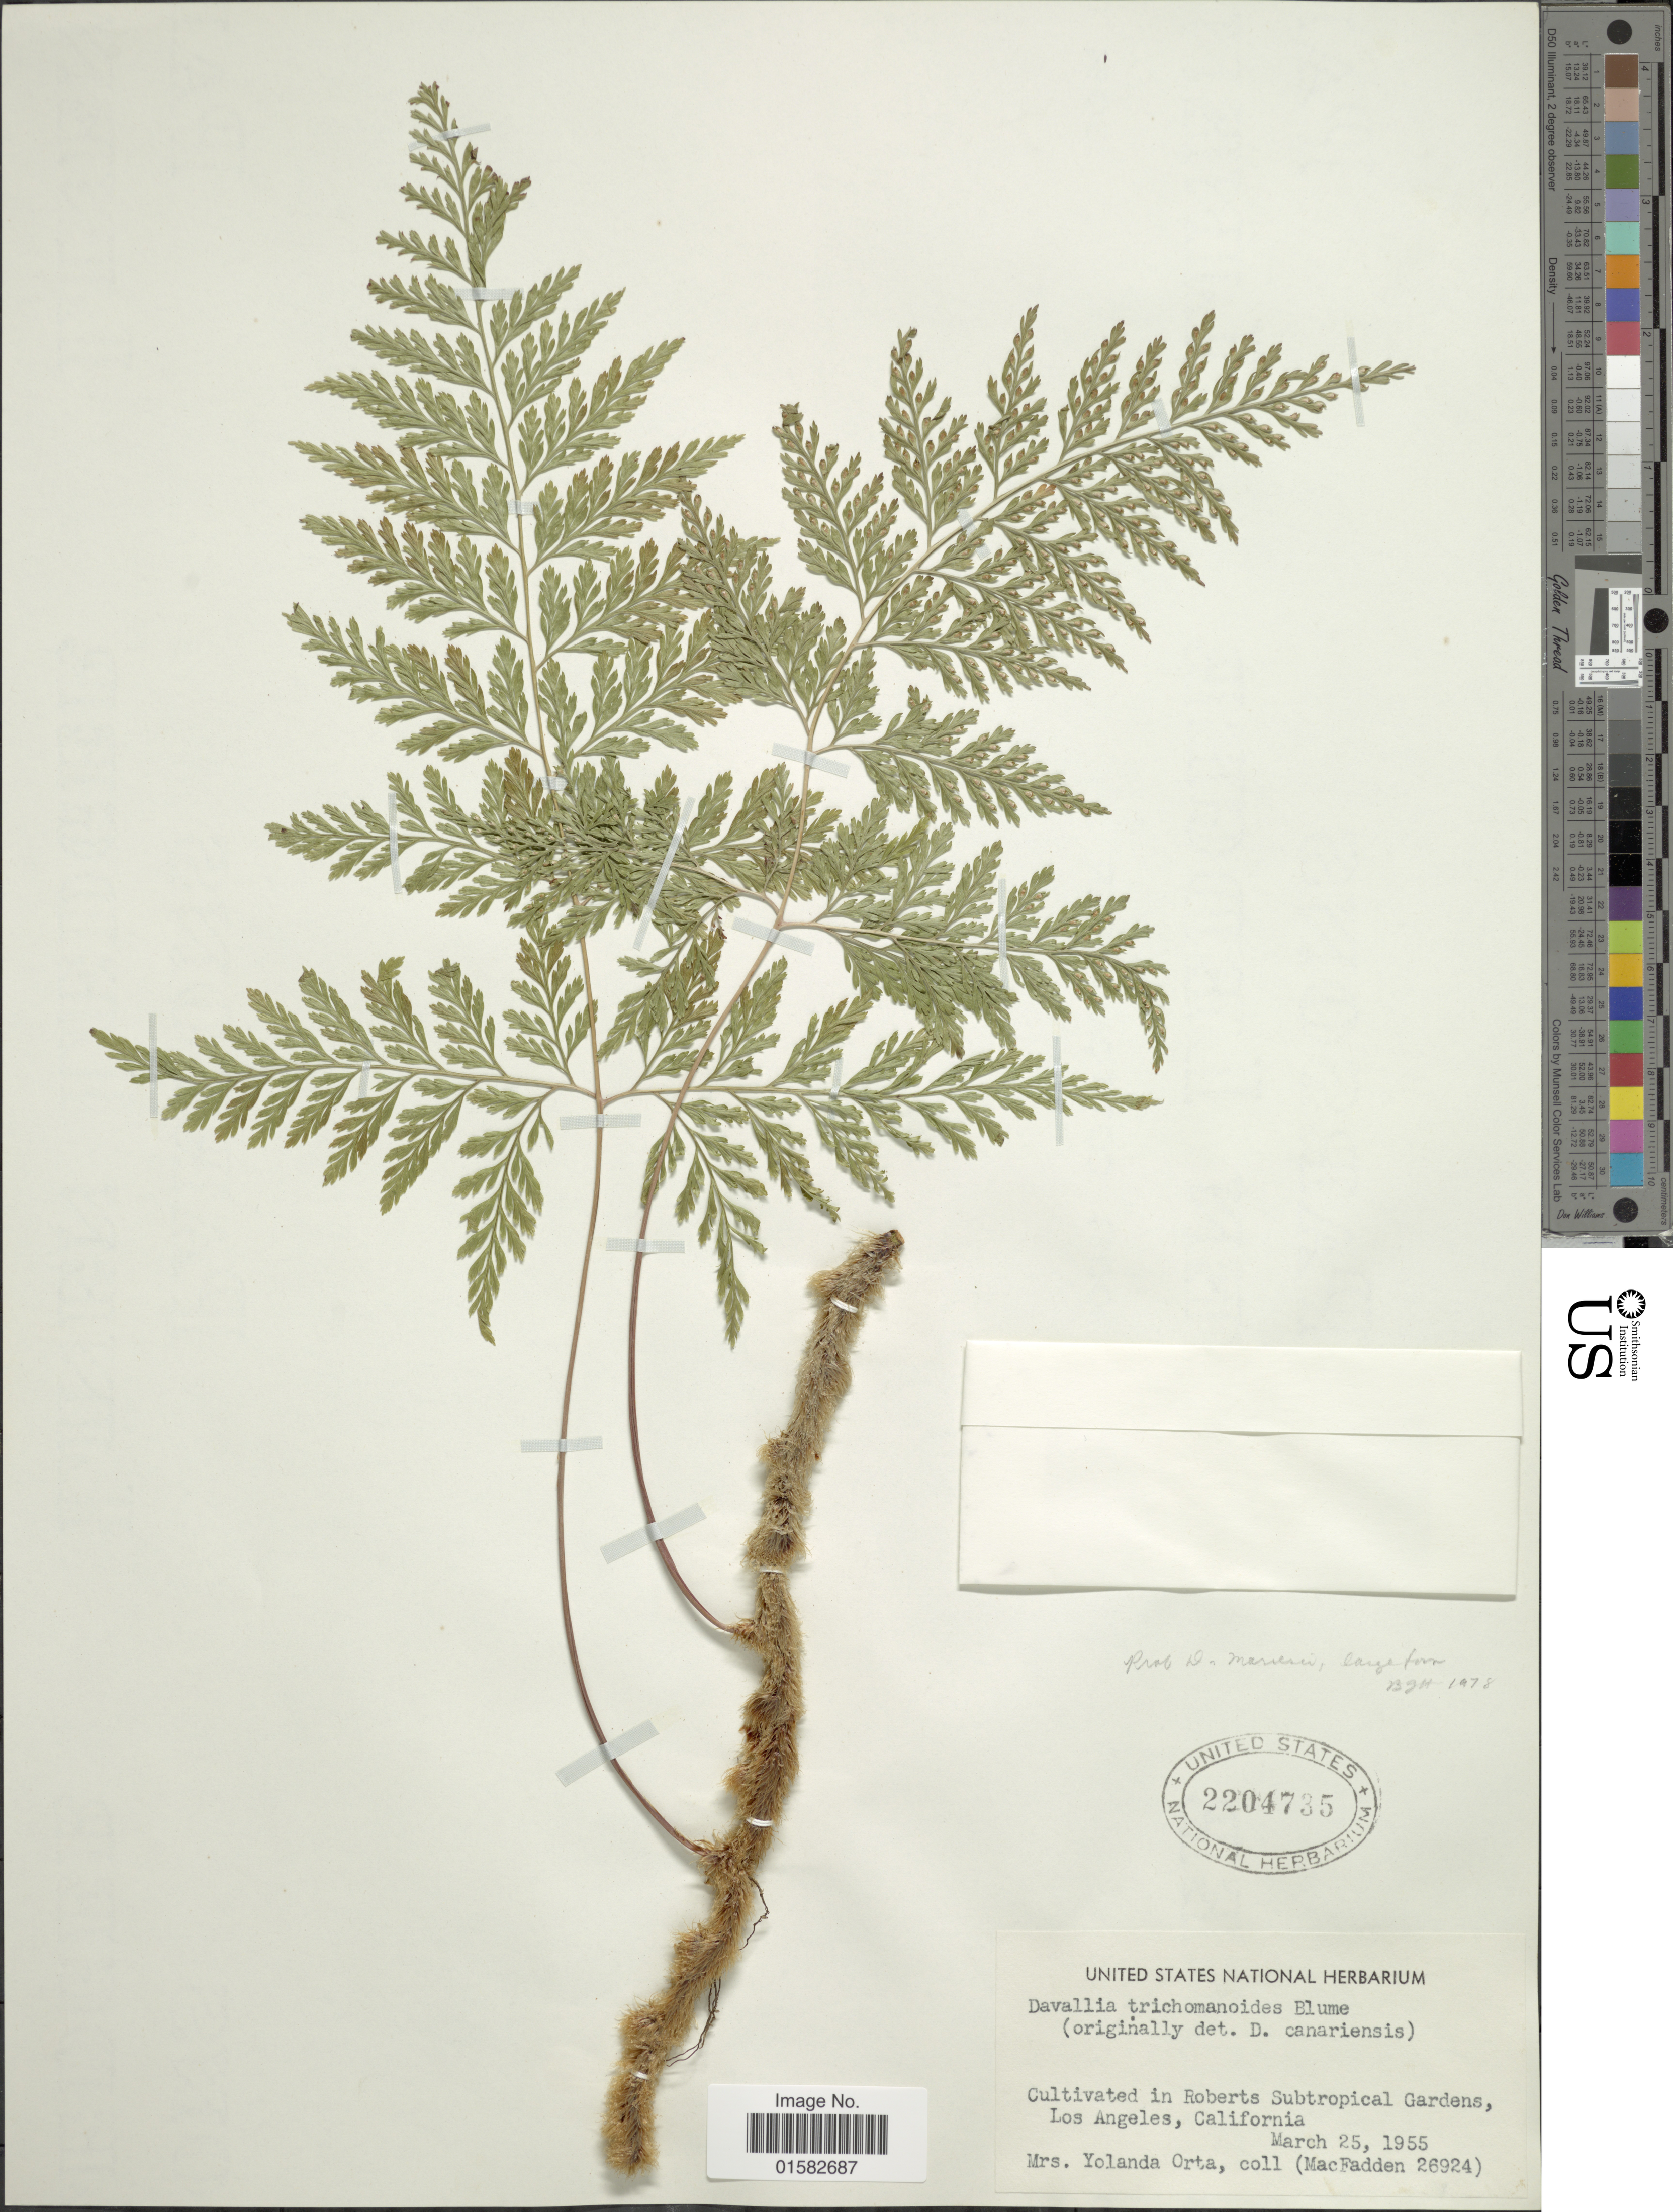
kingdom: Plantae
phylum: Tracheophyta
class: Polypodiopsida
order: Polypodiales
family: Davalliaceae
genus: Davallia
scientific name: Davallia trichomanoides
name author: Blume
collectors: Y. Orta & F. MacFadden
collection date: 1955-03-25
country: United States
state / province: California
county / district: Los Angeles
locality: Cultivated in Roberts Subtropical Gardens, Los Angeles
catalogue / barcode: US 2204735